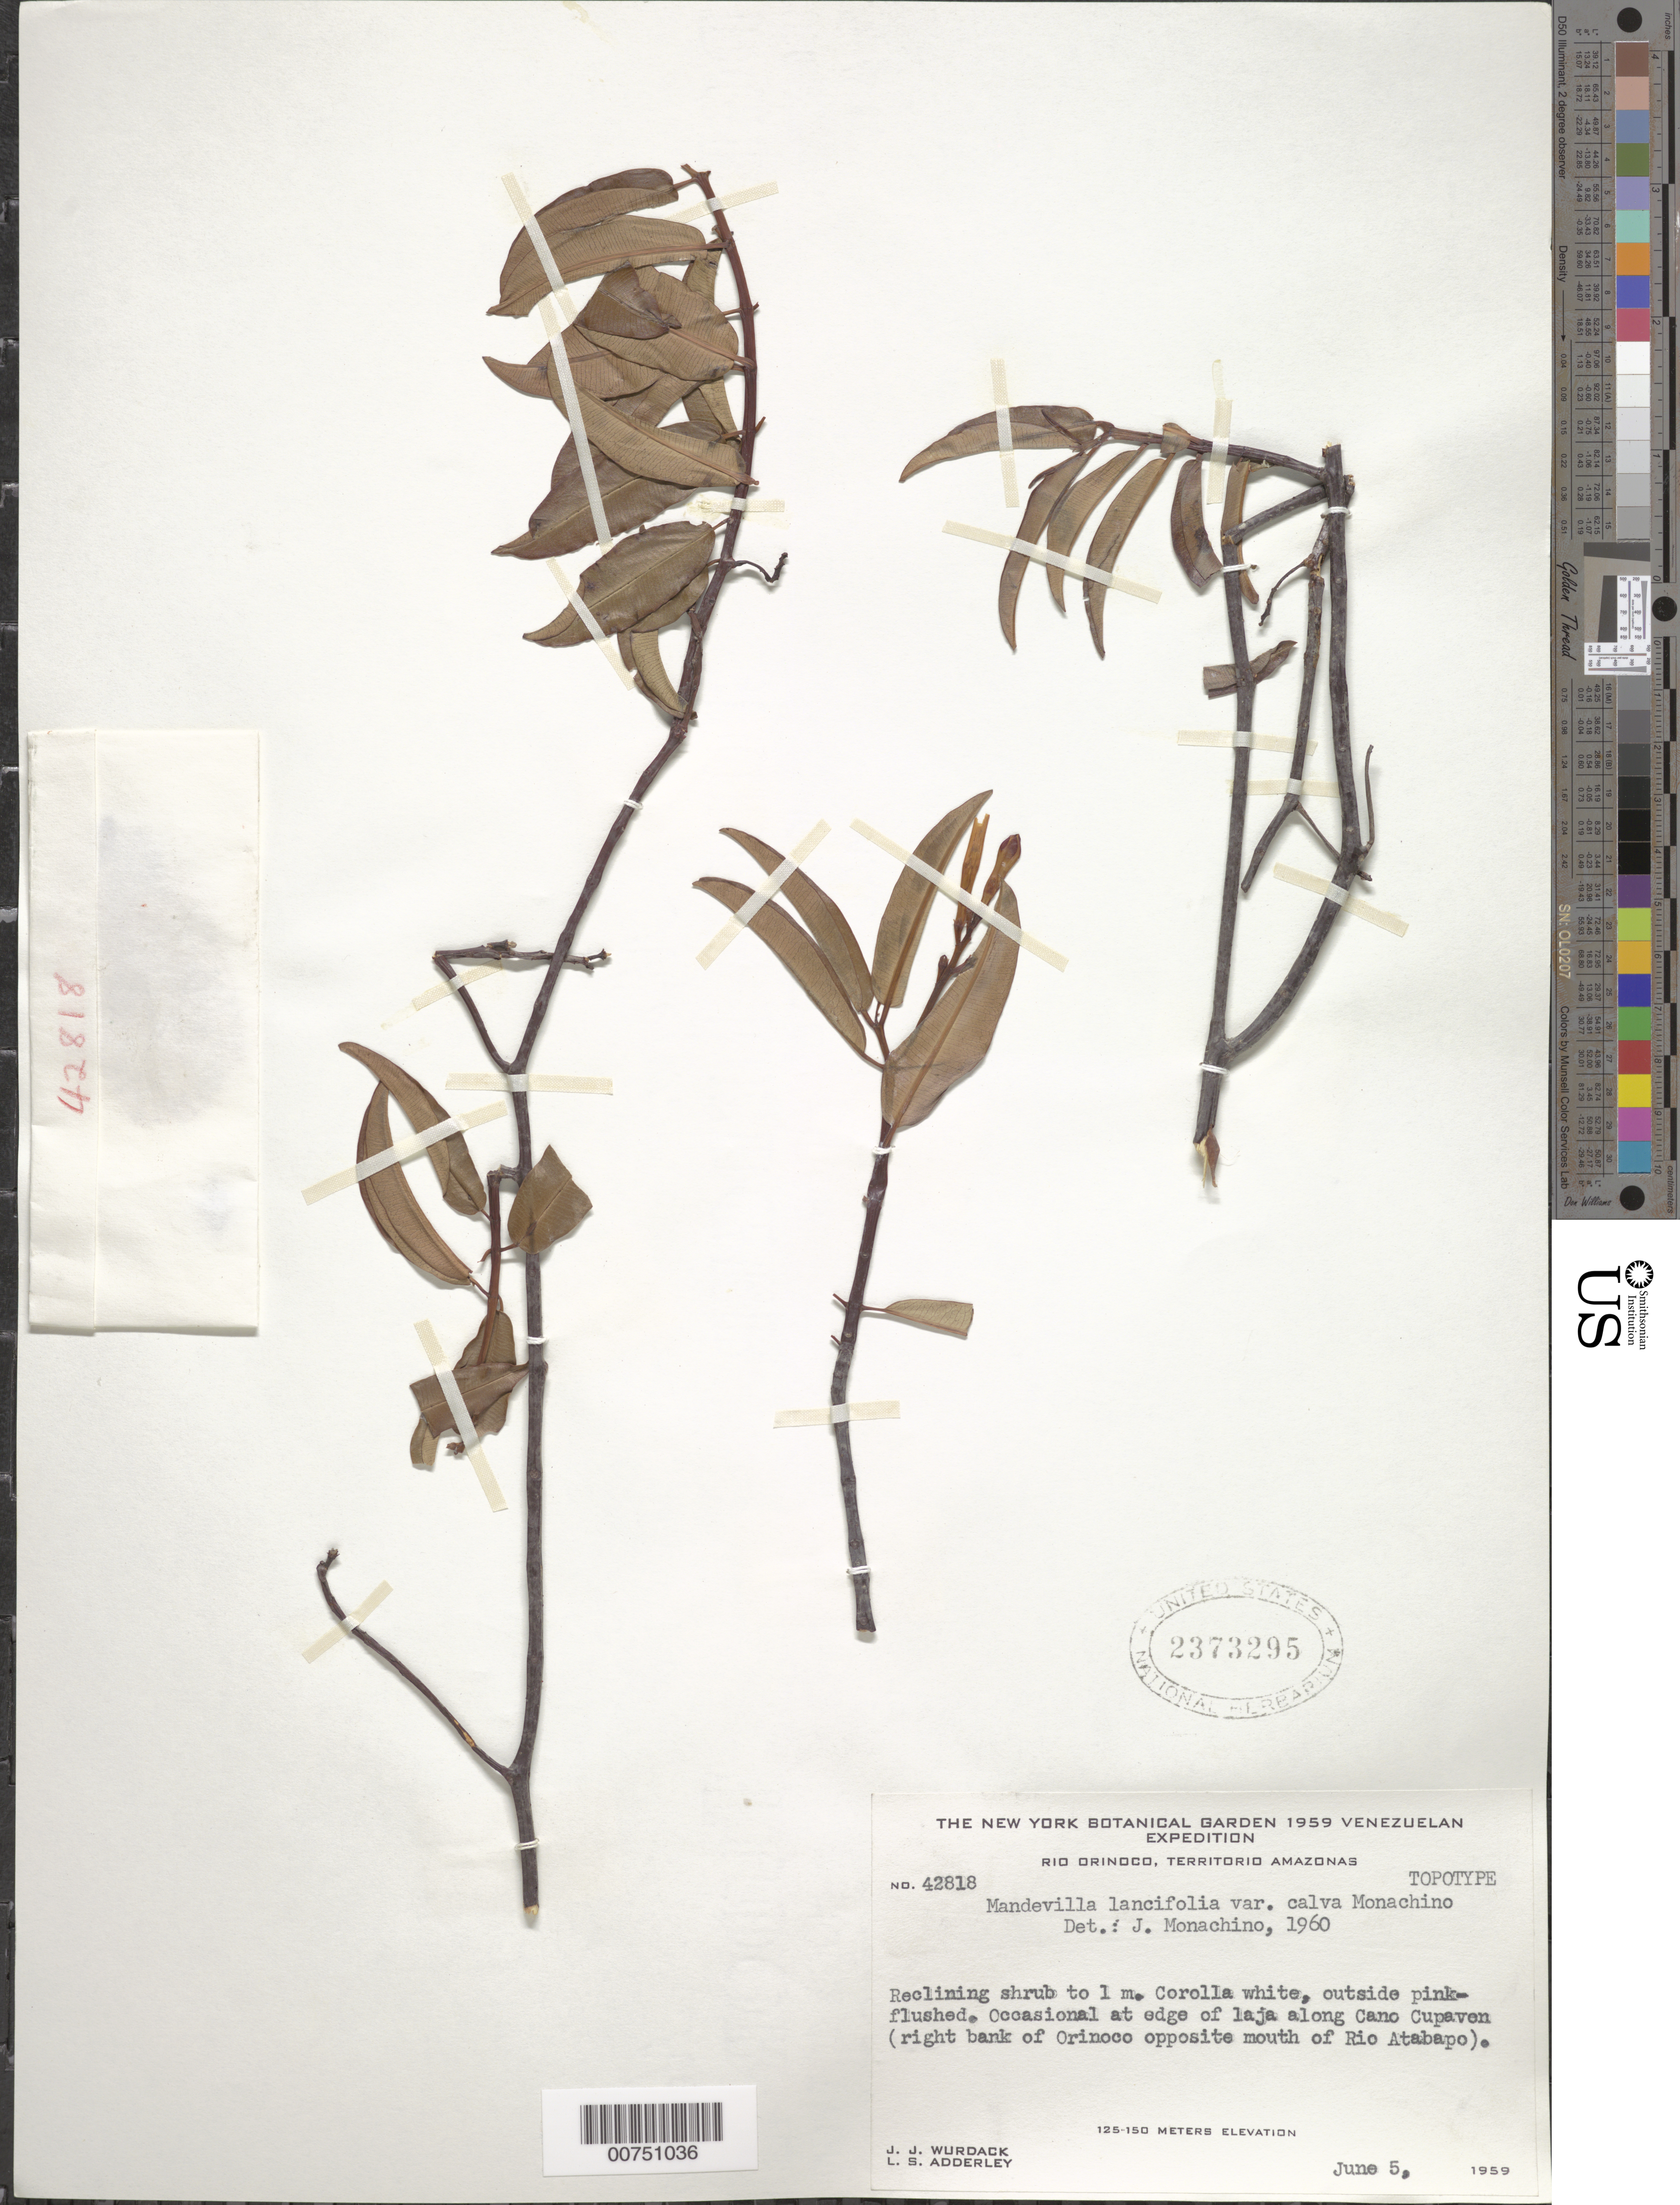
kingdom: Plantae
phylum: Tracheophyta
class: Magnoliopsida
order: Gentianales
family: Apocynaceae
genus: Mandevilla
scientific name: Mandevilla lancifolia var. calva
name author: Monach.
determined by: Monachino, J. V.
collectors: J. J. Wurdack & L. S. Adderley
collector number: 42818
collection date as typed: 5-Jun-59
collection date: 1959-06-05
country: Venezuela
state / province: Amazonas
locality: Caño Cupaven, right bank of Río Orinoco opposite mouth of Río Atabapo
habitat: Edge of laja along Cano Cupaven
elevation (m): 125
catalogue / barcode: US 2373295